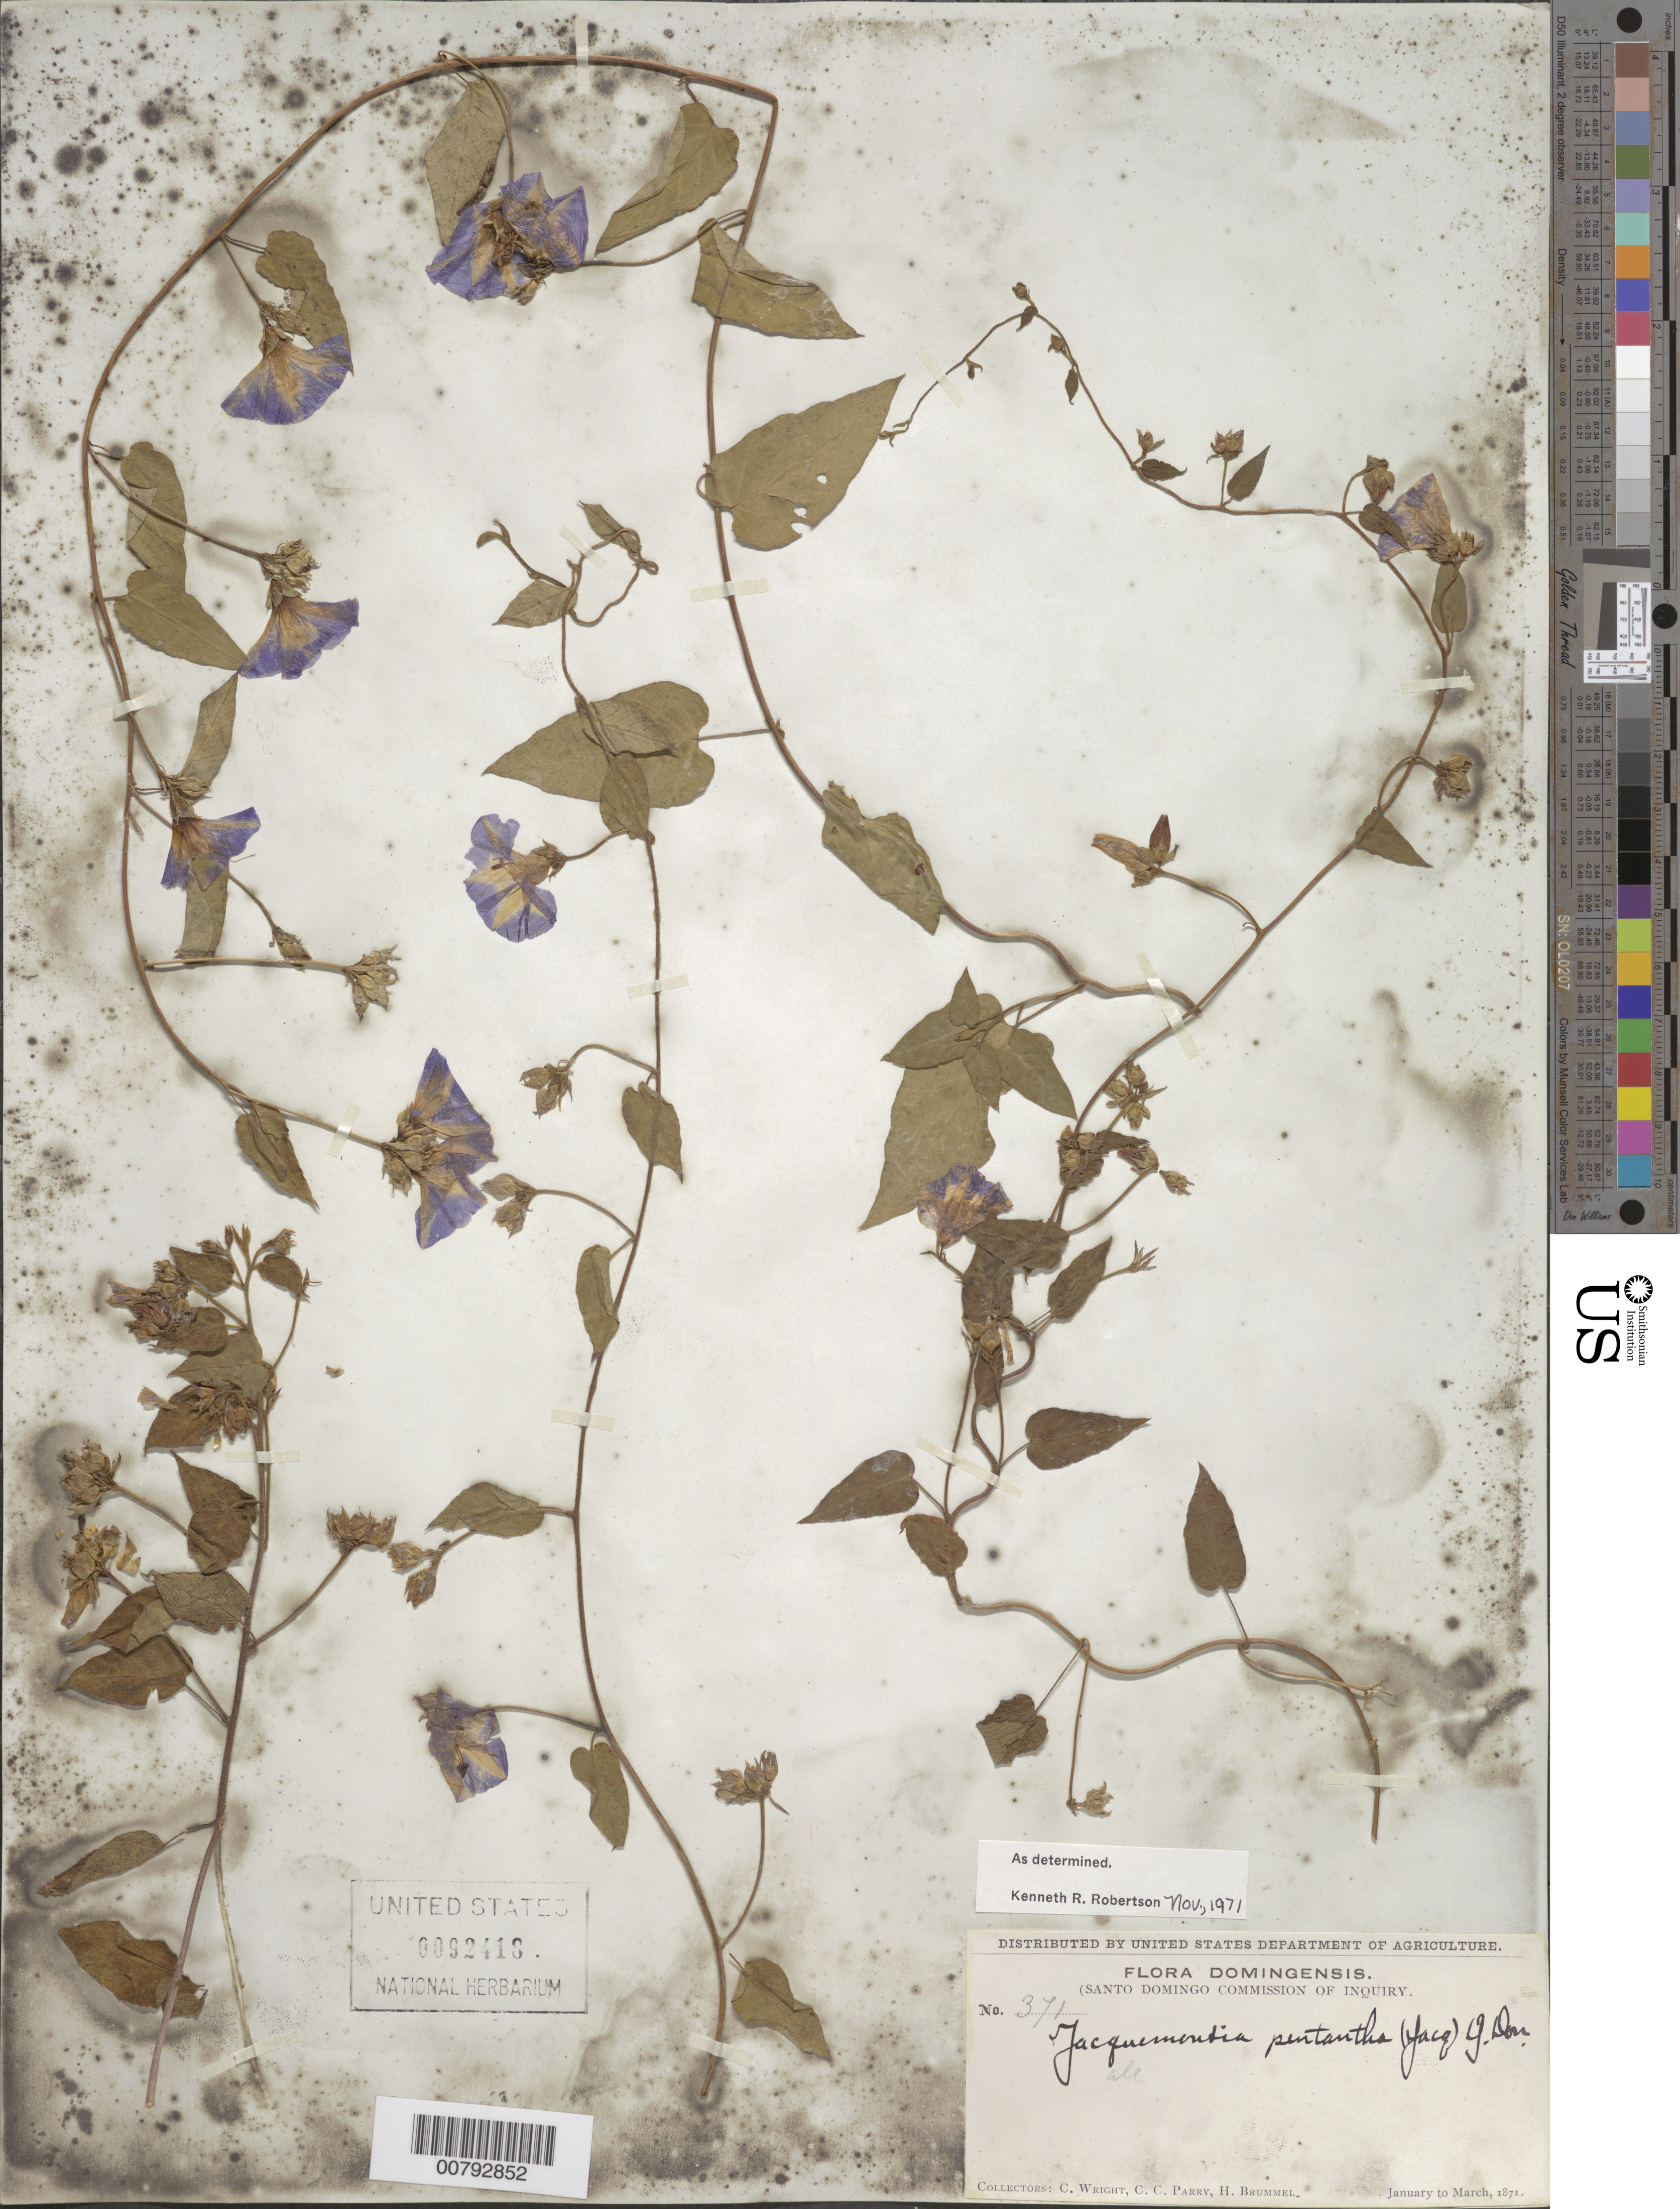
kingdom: Plantae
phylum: Tracheophyta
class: Magnoliopsida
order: Solanales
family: Convolvulaceae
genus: Jacquemontia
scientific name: Jacquemontia pentanthos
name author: (Jacq.) G. Don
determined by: Robertson, K. R.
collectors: C. Wright, C. C. Parry & H. Brummel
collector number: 371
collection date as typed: Jan 1871 to -- Mar 1871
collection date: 1871-01/1871-03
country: Dominican Republic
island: Hispaniola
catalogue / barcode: US 92418